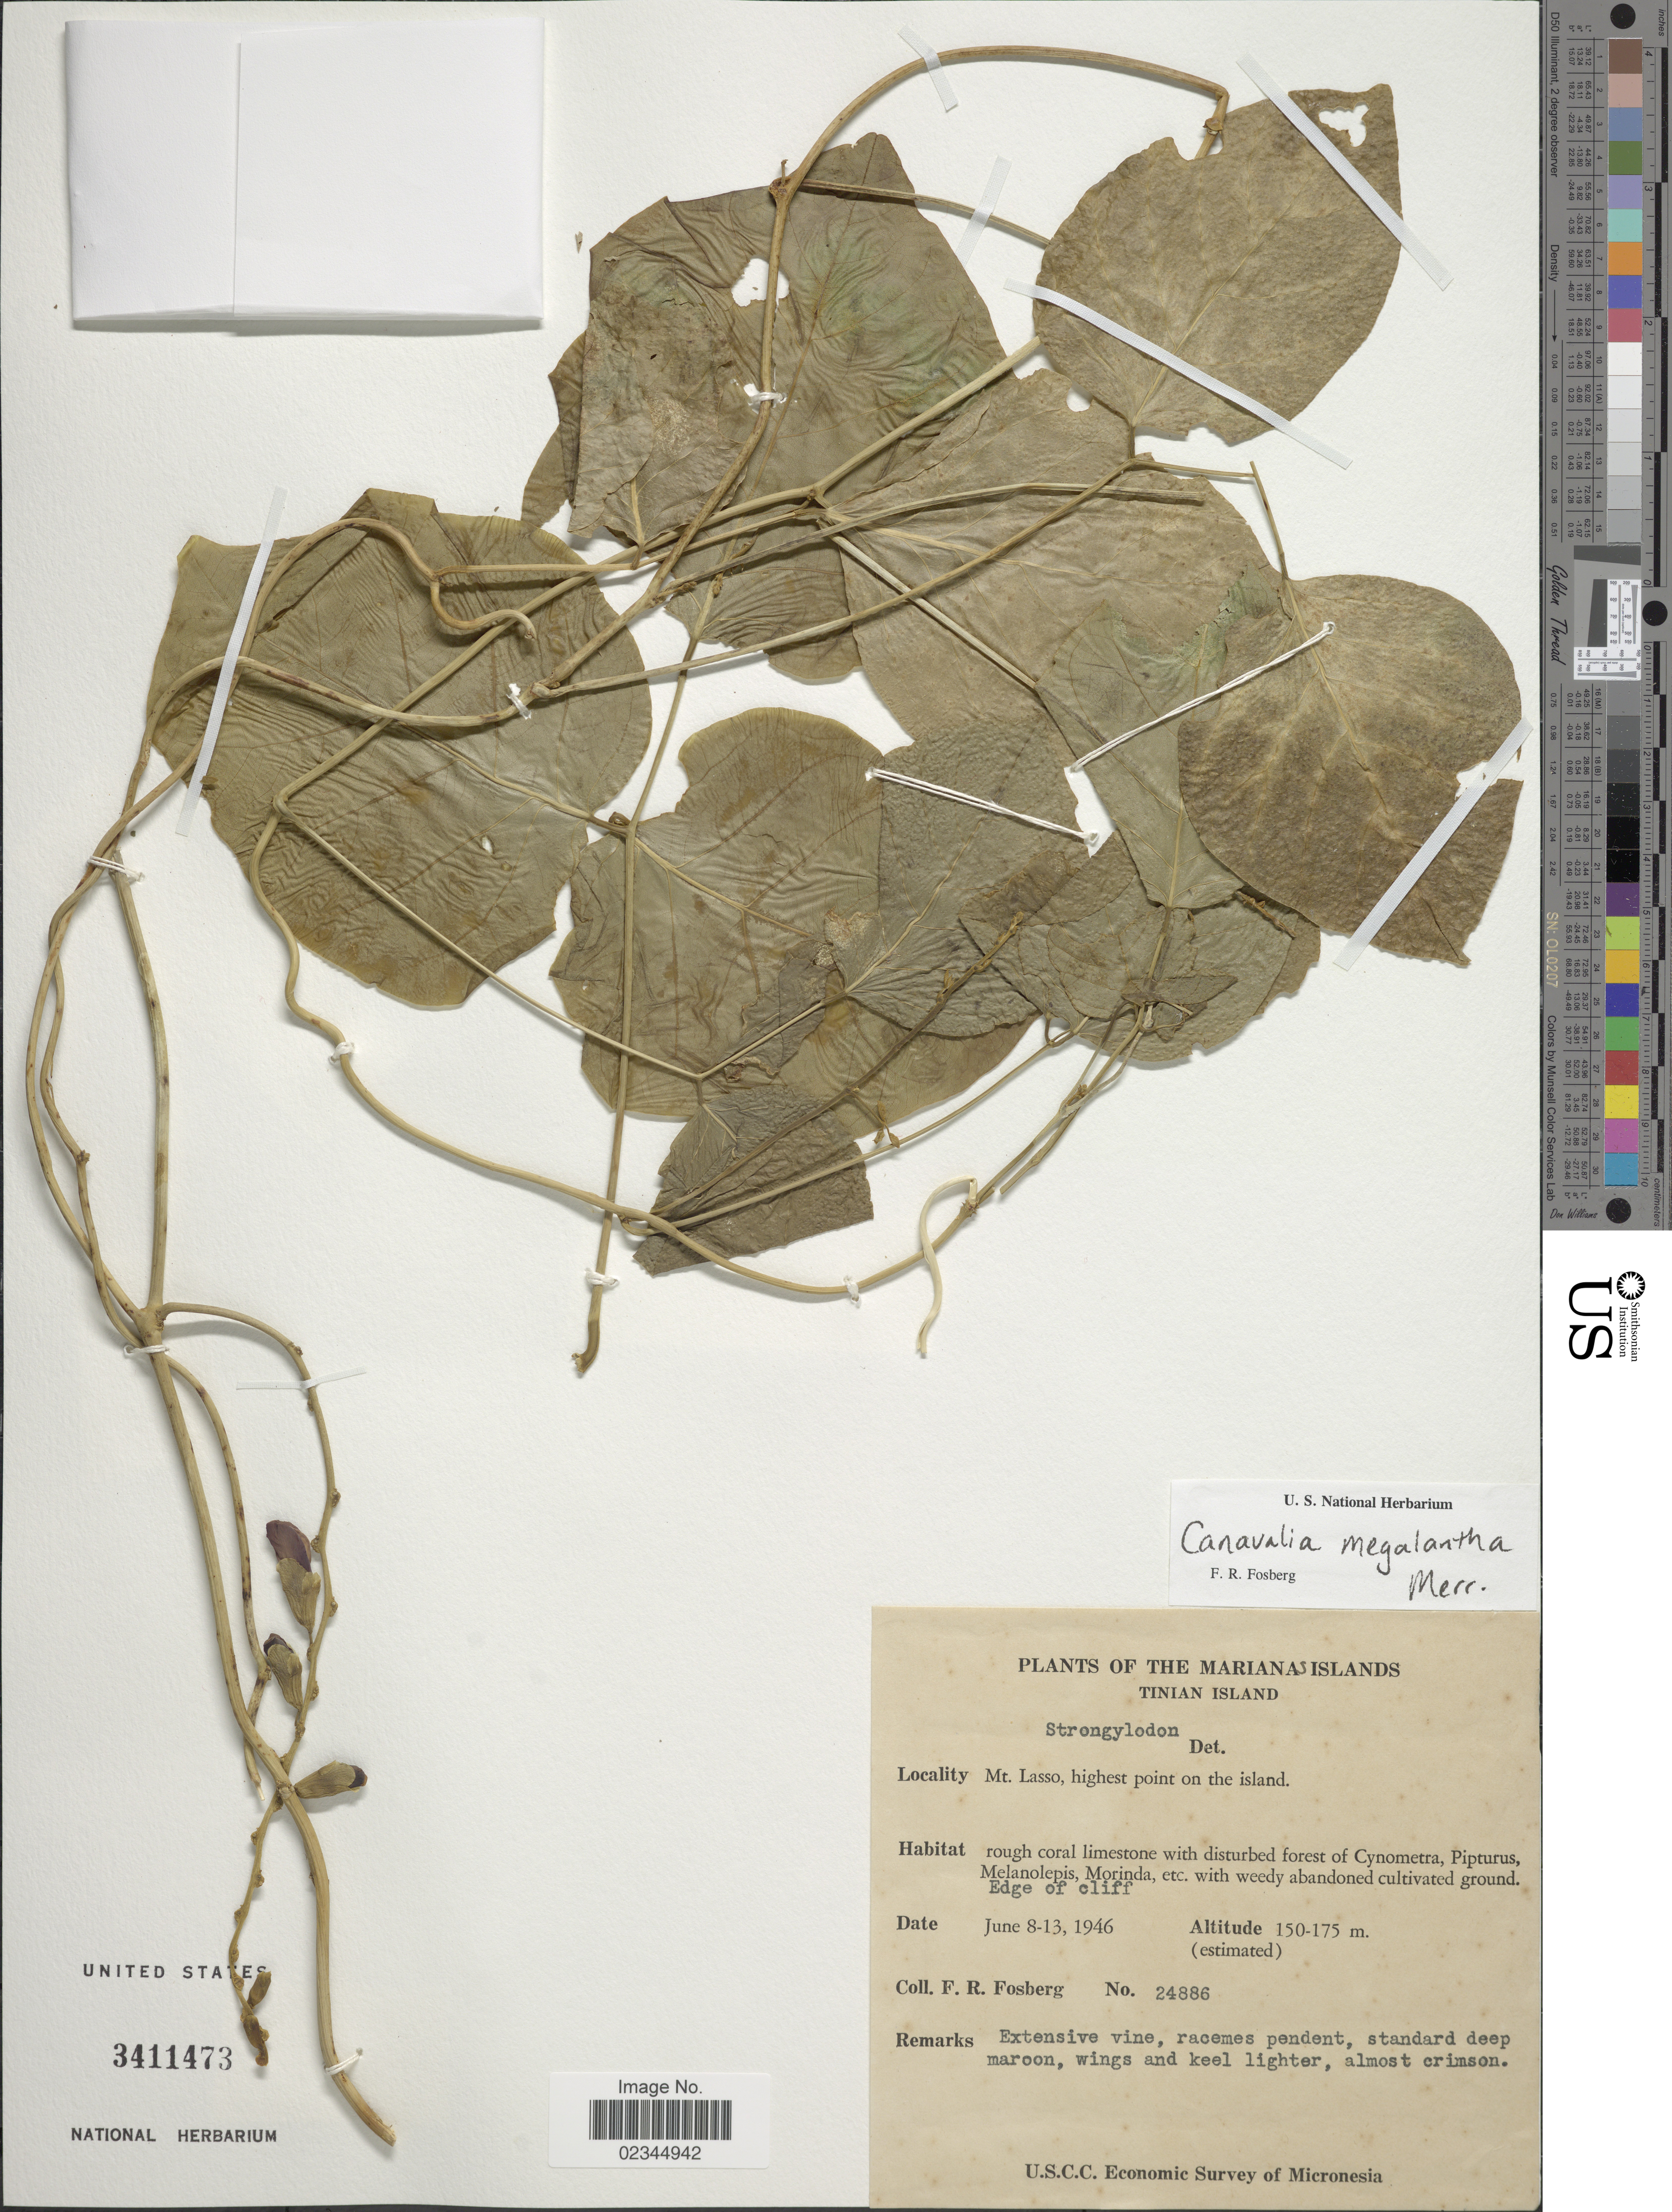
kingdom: Plantae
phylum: Tracheophyta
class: Magnoliopsida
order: Fabales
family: Fabaceae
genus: Canavalia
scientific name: Canavalia megalantha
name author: Merr.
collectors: F. R. Fosberg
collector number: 24886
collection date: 1946-06-08/1946-06-13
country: Northern Mariana Islands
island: Tinian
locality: Tinian Island, Mt. Lasso, highest point on the island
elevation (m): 150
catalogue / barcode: US 3411473